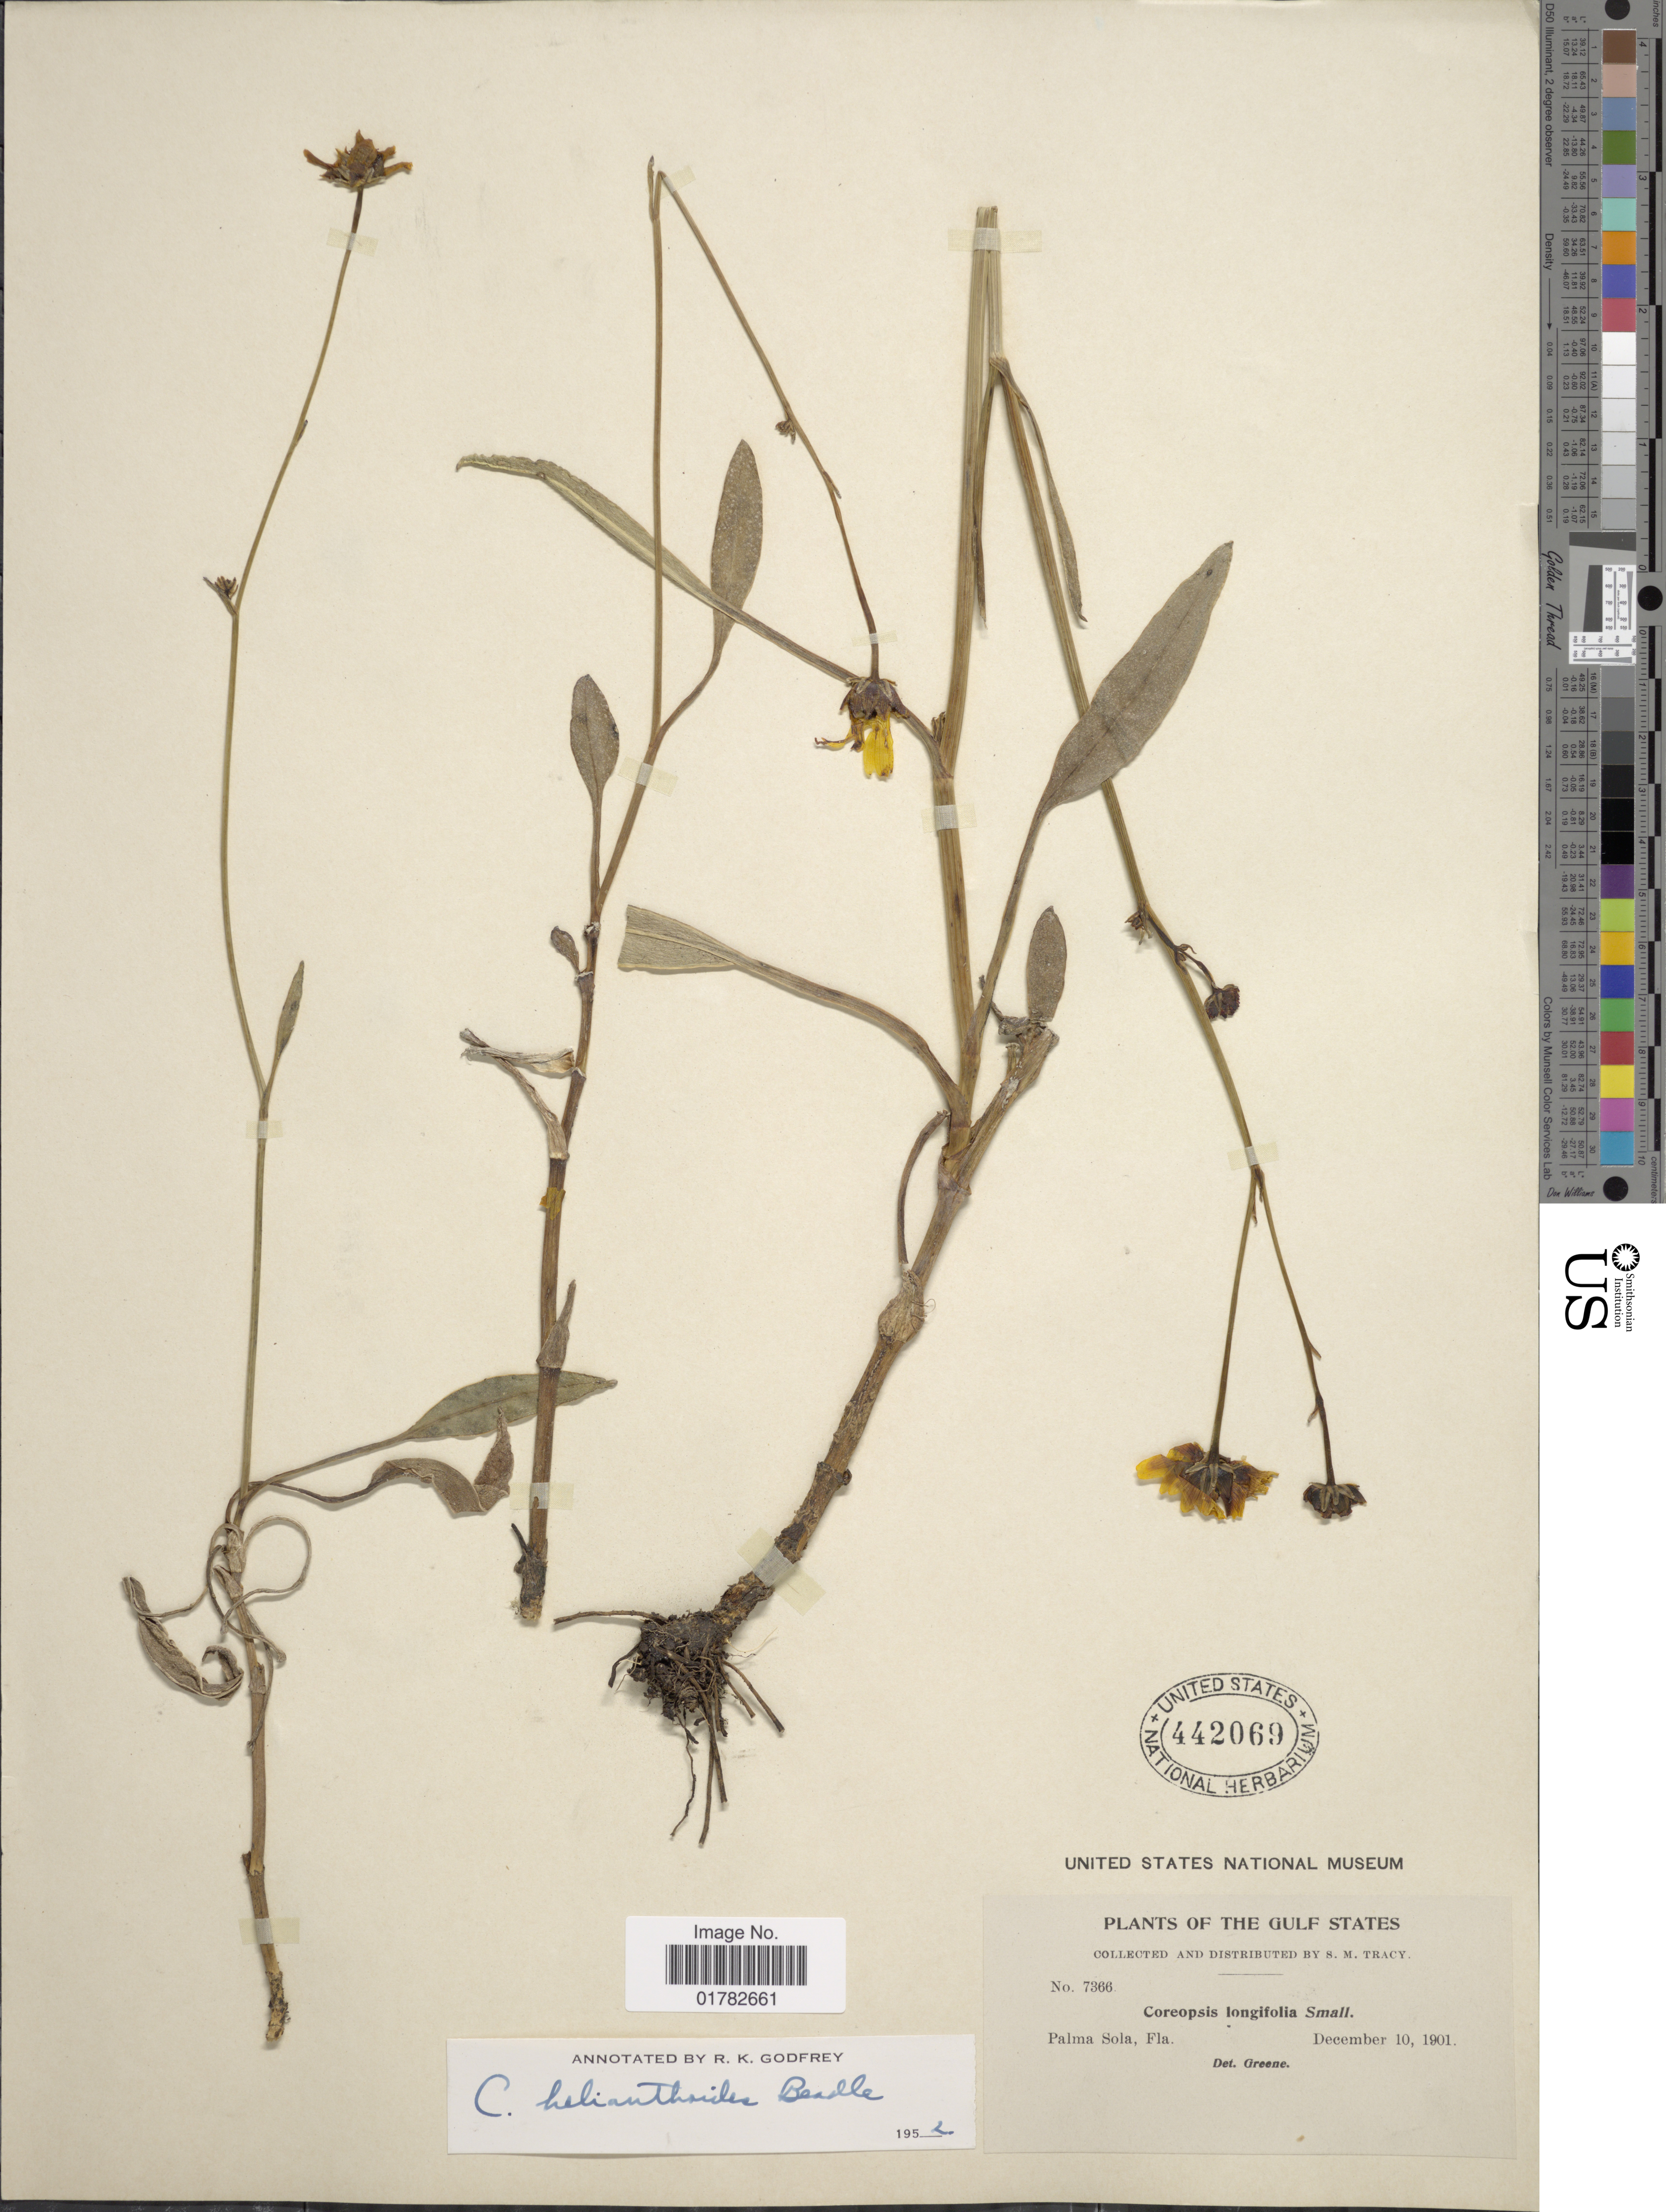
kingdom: Plantae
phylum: Tracheophyta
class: Magnoliopsida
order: Asterales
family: Asteraceae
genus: Coreopsis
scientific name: Coreopsis helianthoides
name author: Beadle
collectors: S. M. Tracy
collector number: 7366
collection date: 1901-12-10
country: United States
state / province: Florida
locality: Gulf States, Palma Sola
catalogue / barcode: US 442069